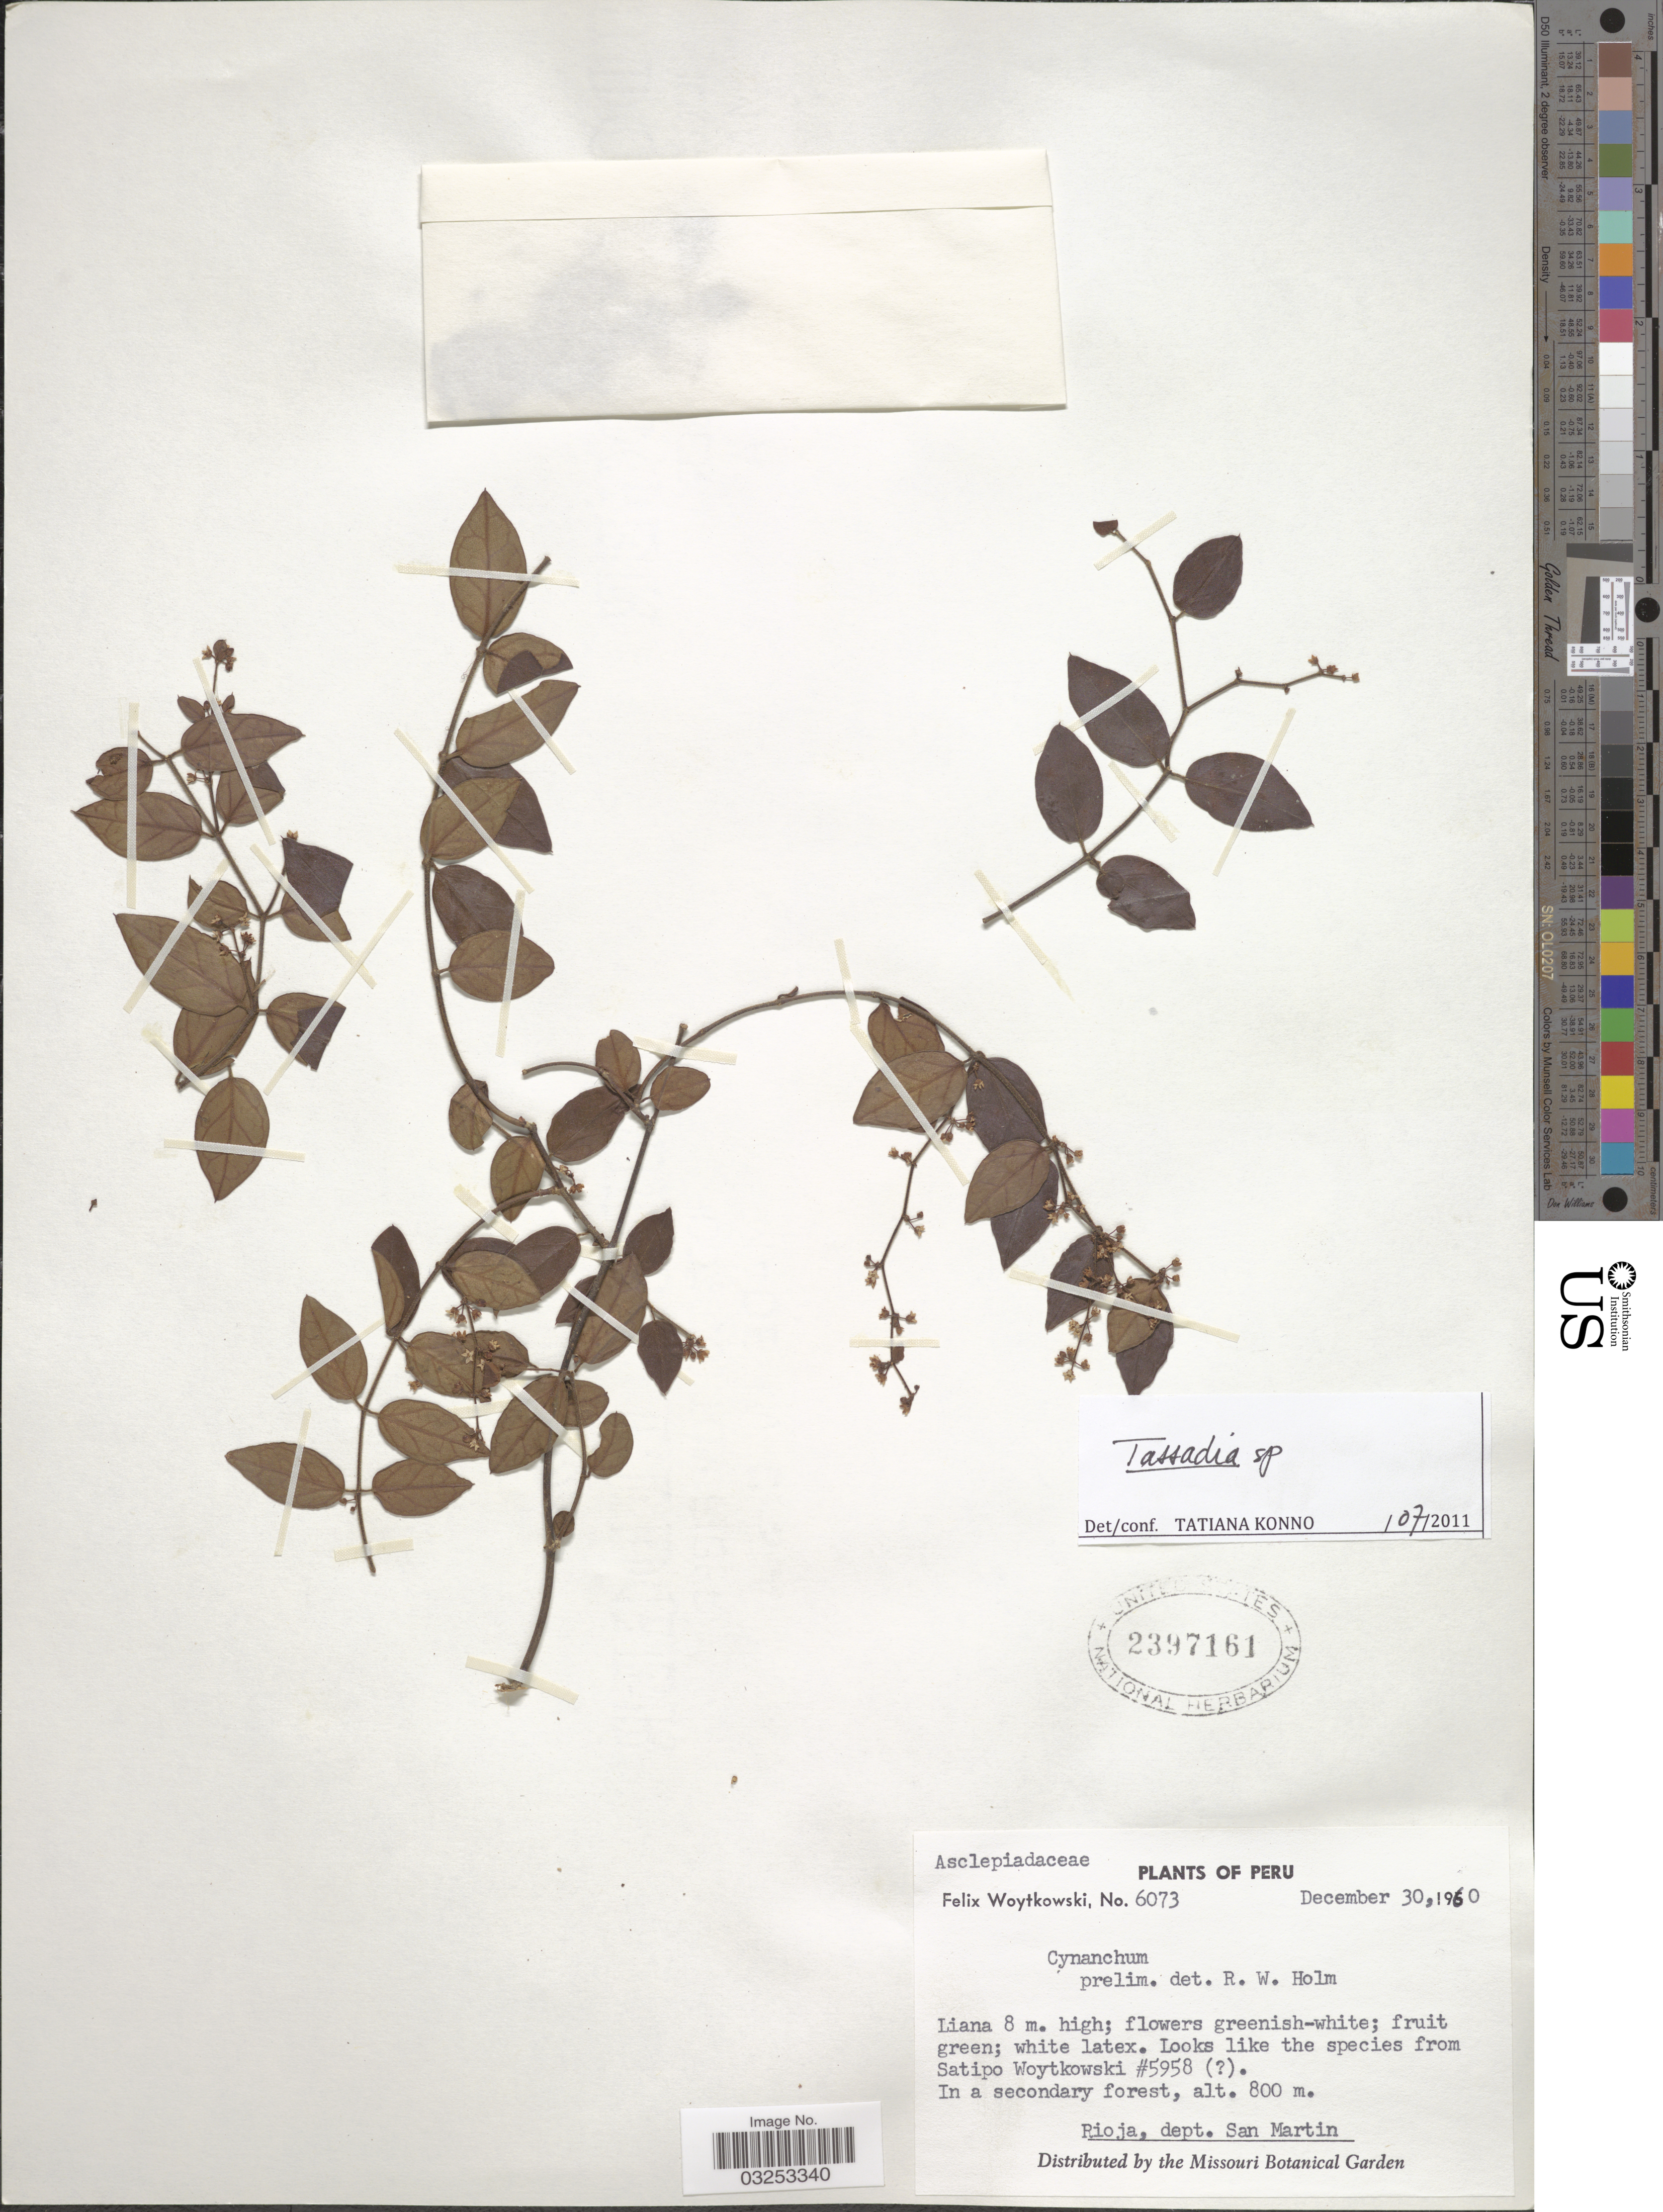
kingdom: Plantae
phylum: Tracheophyta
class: Magnoliopsida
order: Gentianales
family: Apocynaceae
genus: Tassadia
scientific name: Tassadia sp.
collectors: F. Woytkowski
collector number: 6073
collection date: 1960-12-30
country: Peru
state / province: San Martín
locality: In a secondary forest. Rioja, dept. San Martin.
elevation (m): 800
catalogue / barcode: US 2397161